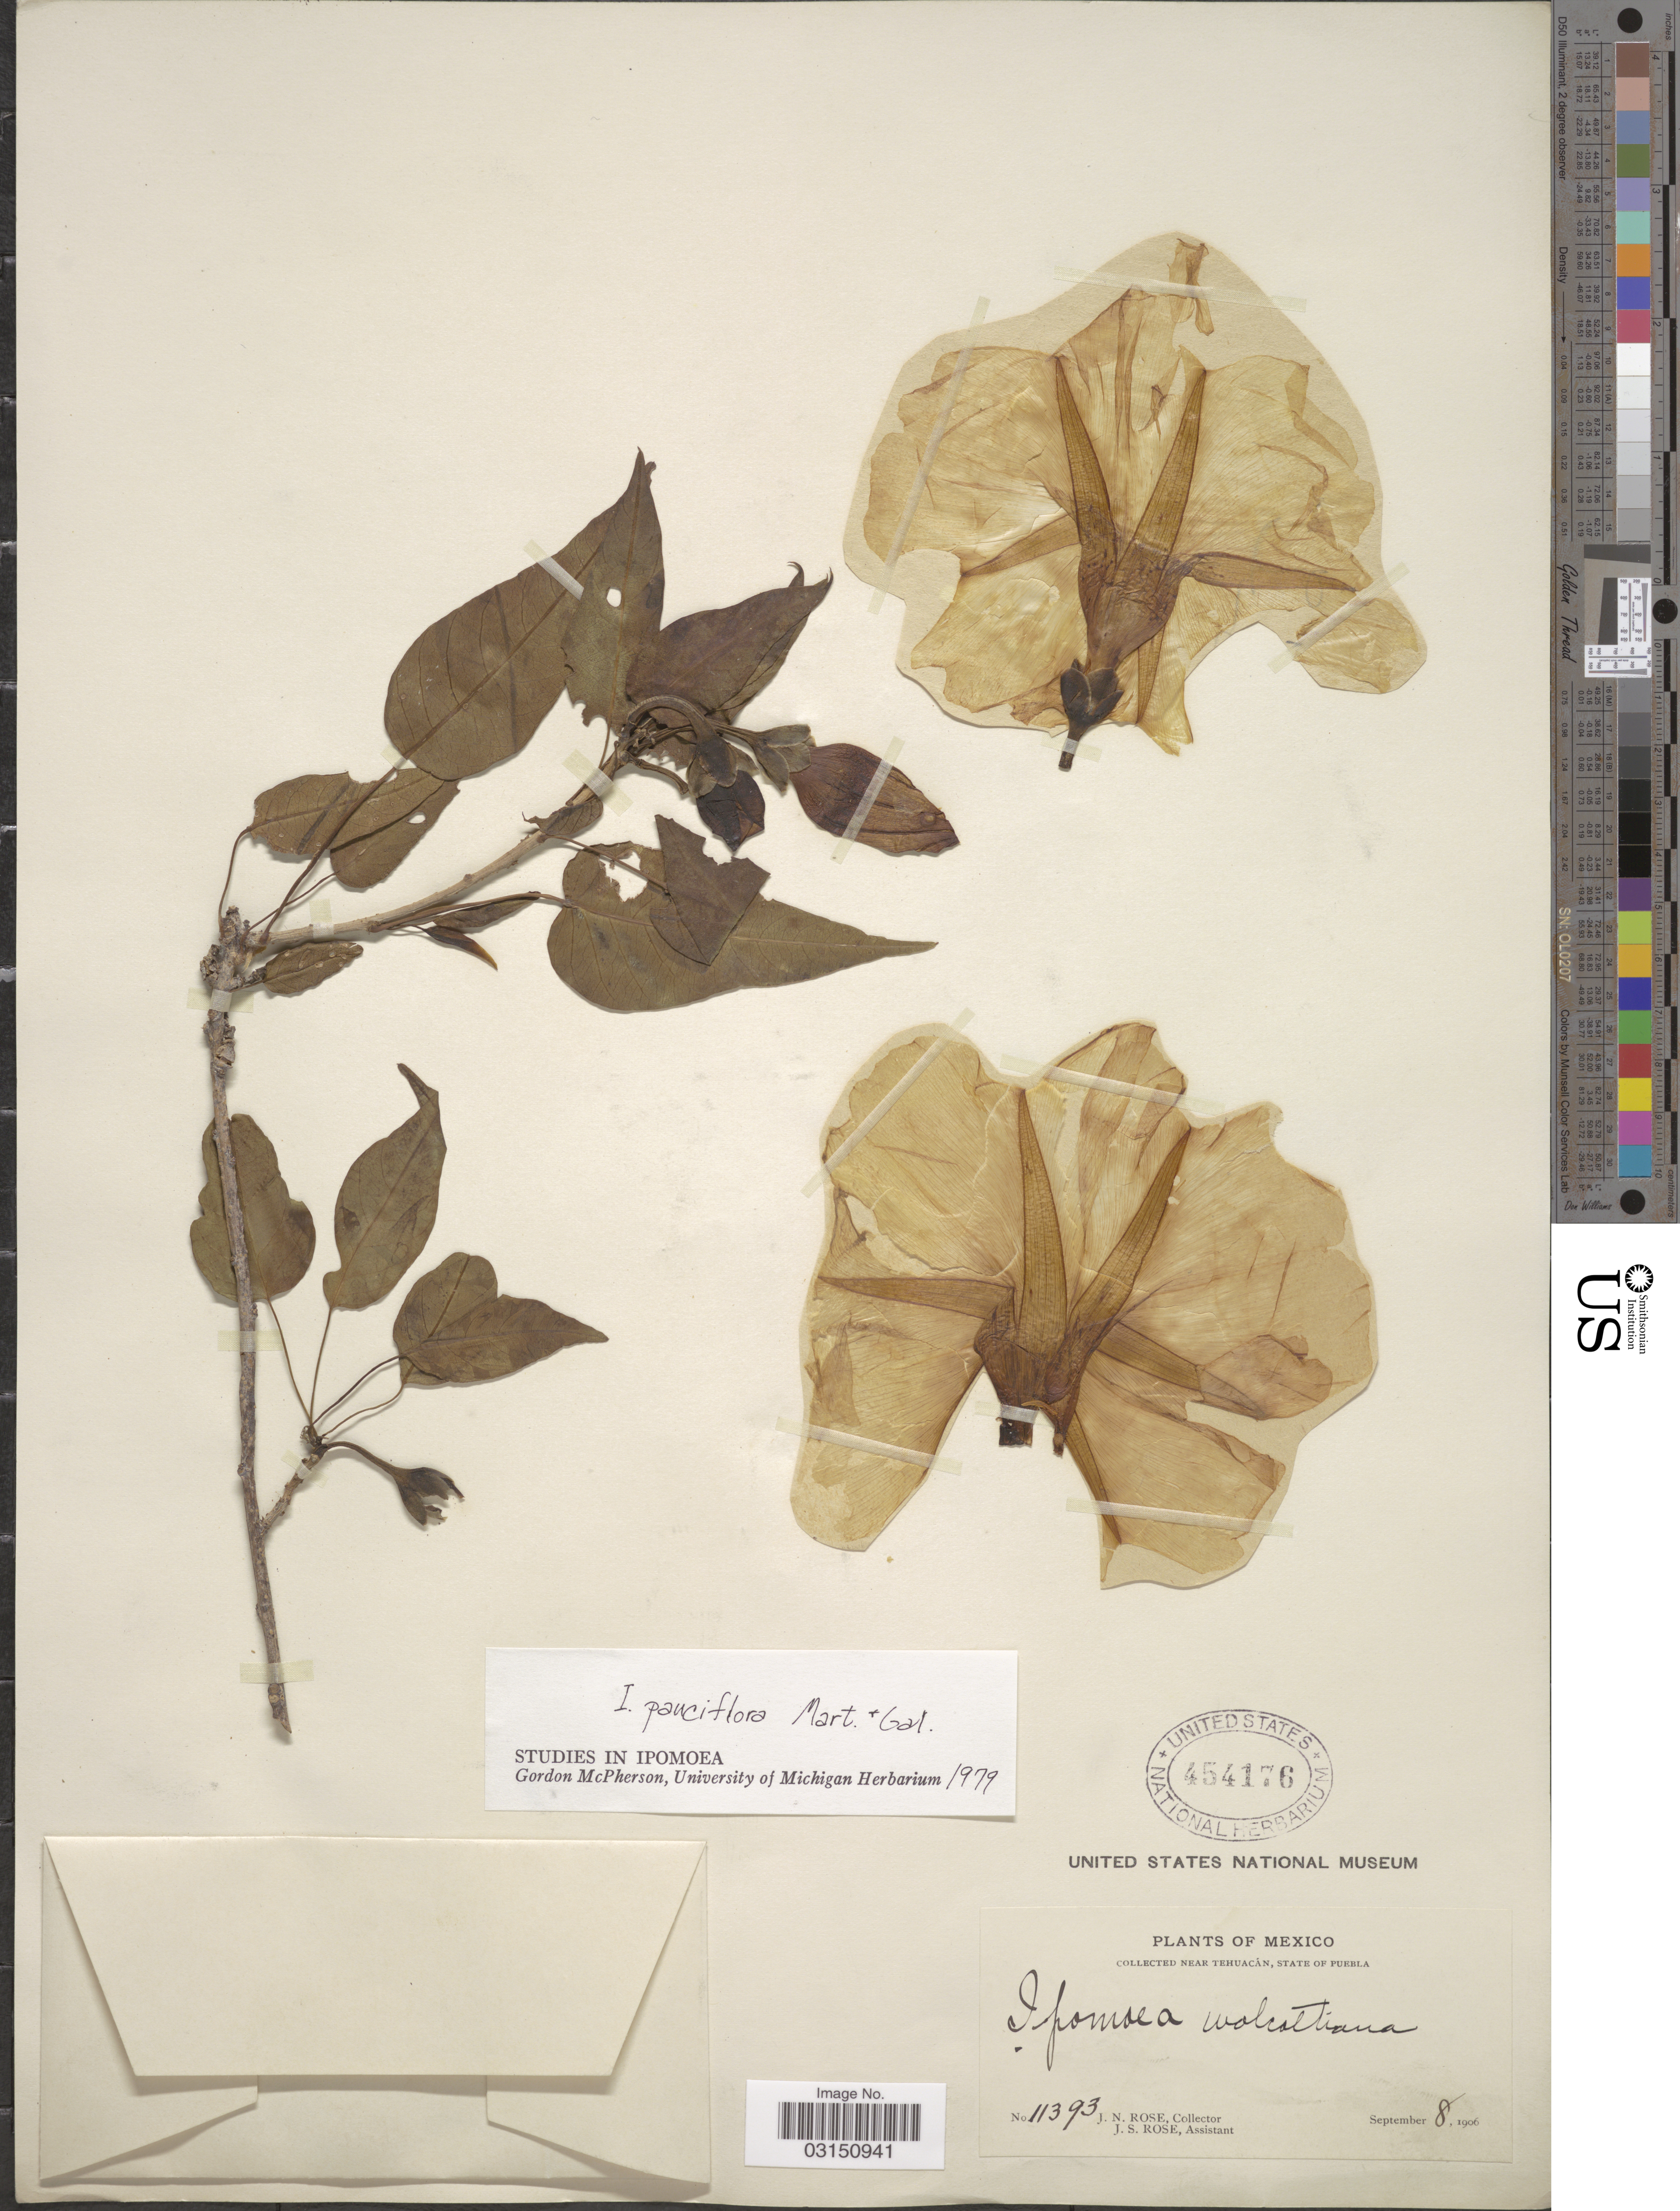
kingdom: Plantae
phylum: Tracheophyta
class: Magnoliopsida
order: Solanales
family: Convolvulaceae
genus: Ipomoea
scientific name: Ipomoea pauciflora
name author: M. Martens & Galeotti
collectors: J. N. Rose & J. S. Rose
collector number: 11393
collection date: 1906-09-08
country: Mexico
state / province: Puebla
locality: Near Tehuacán.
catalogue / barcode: US 454176